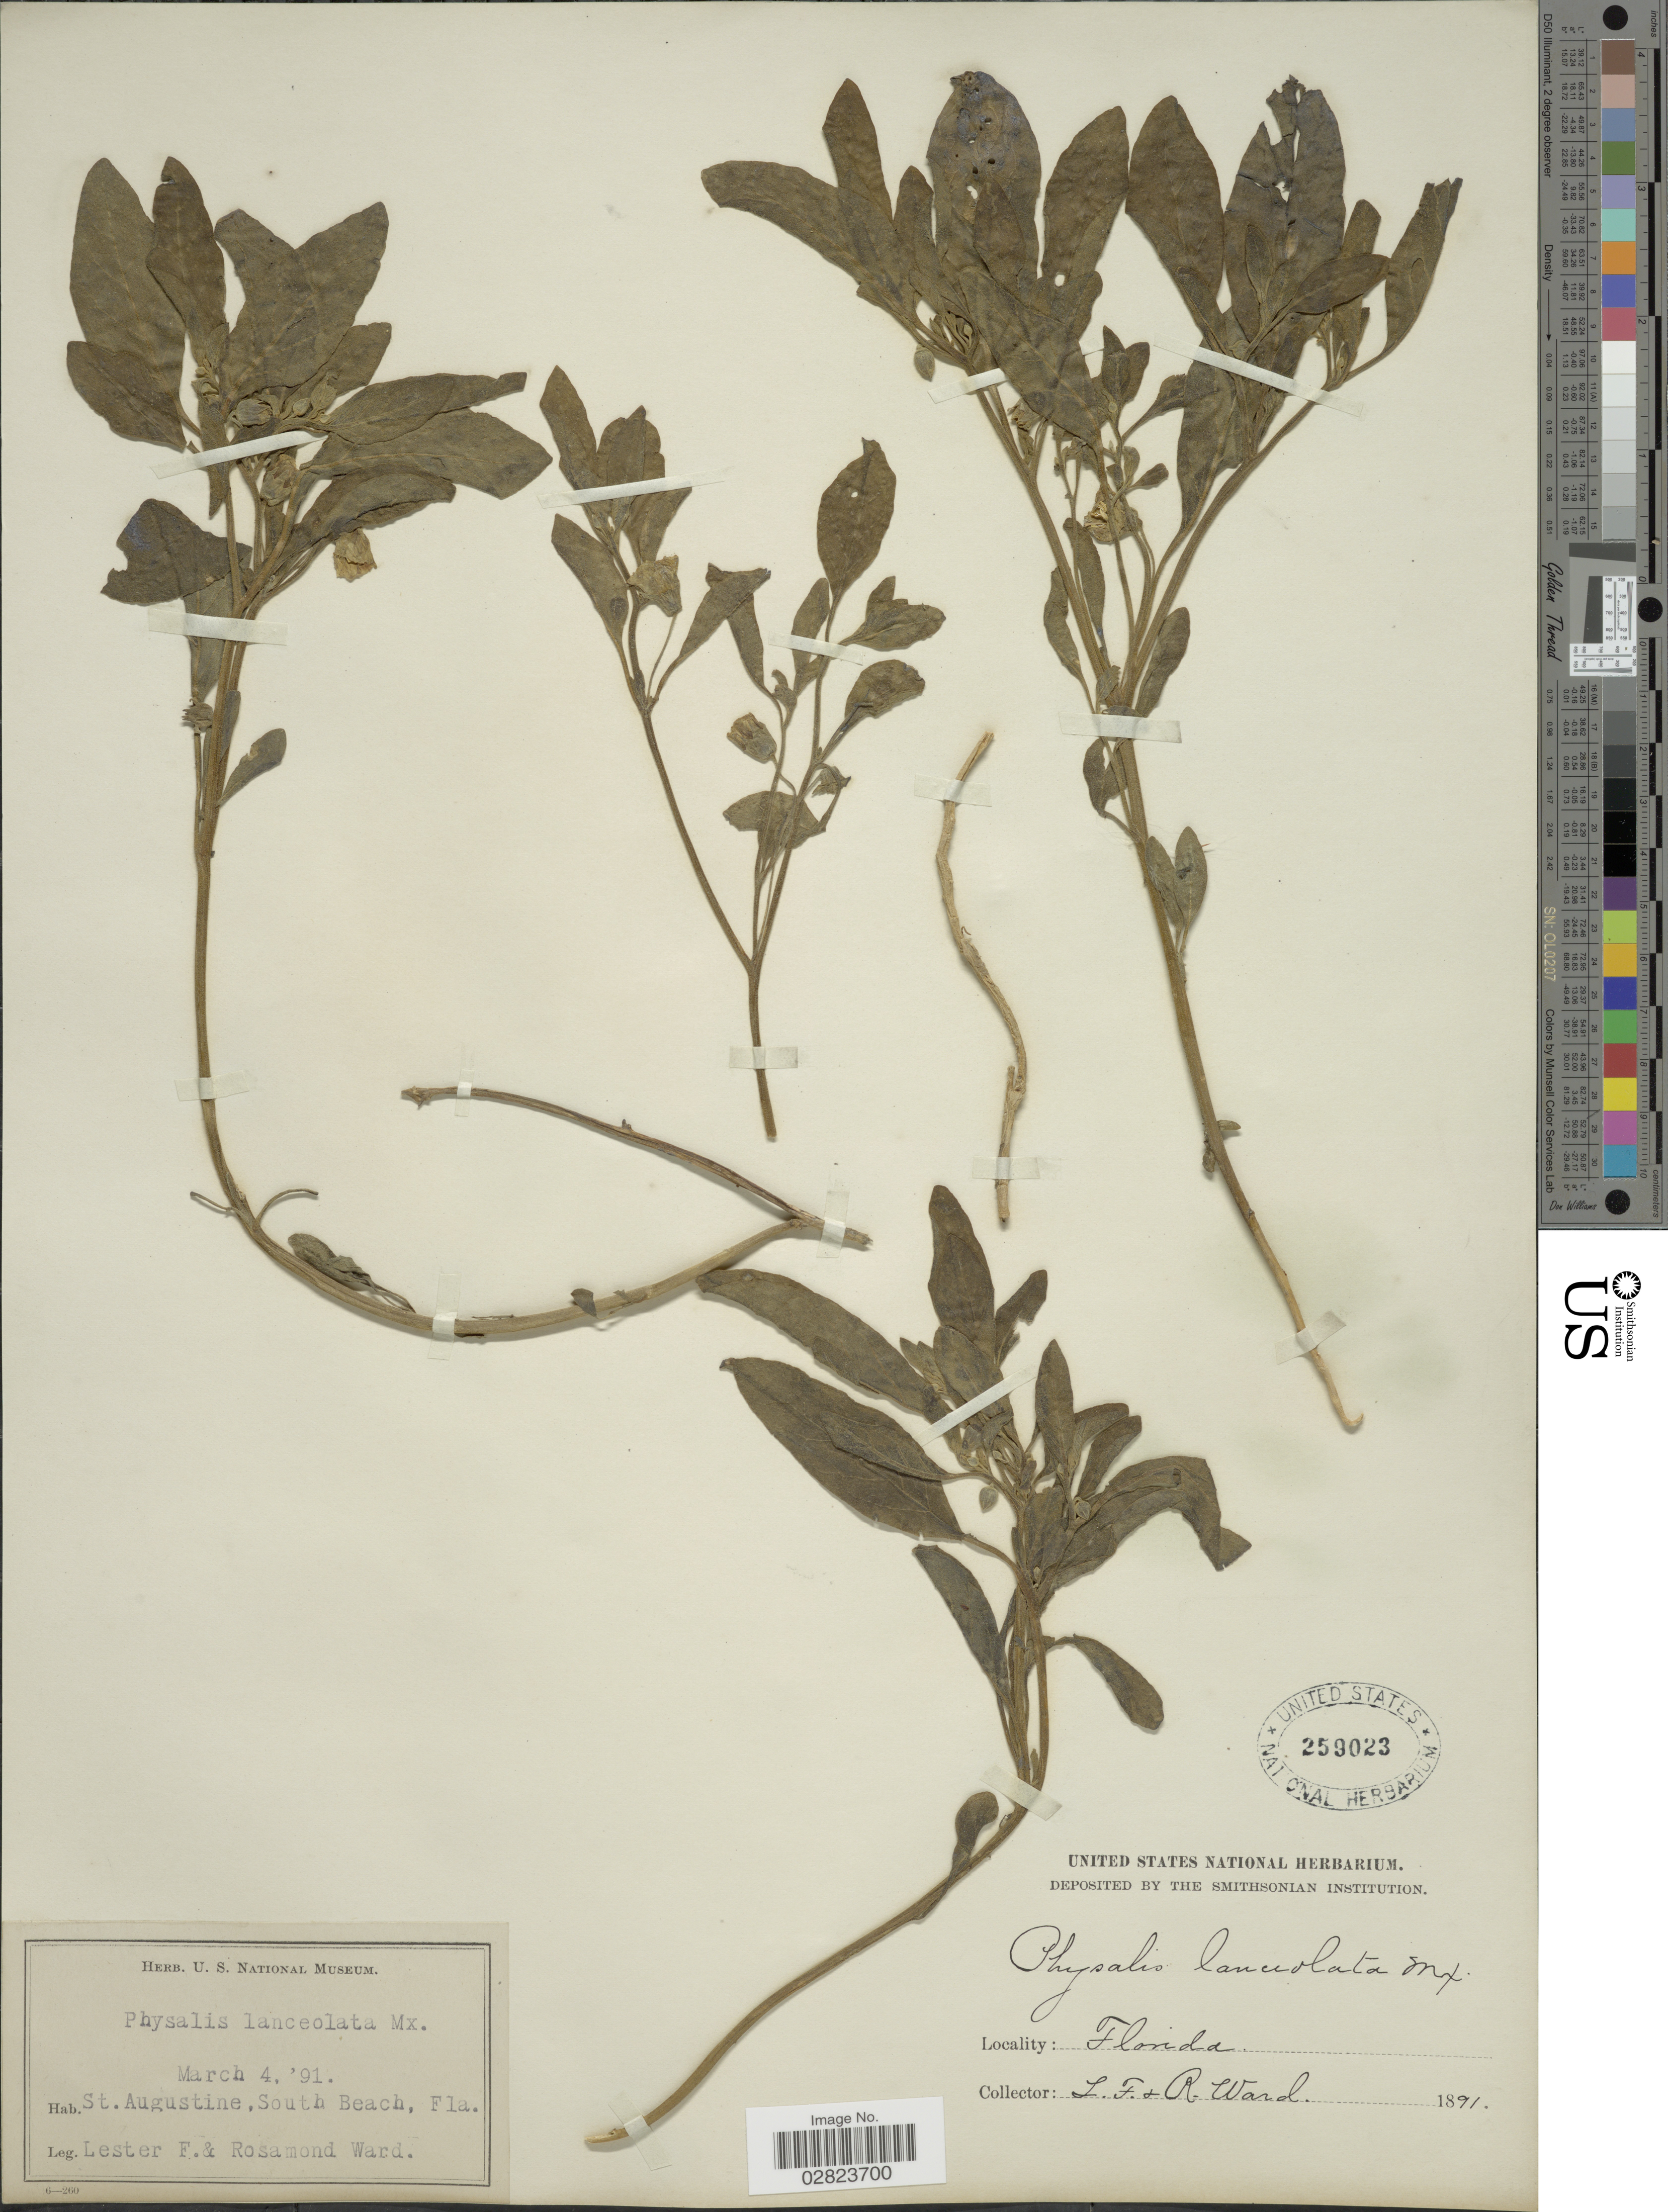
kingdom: Plantae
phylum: Tracheophyta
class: Magnoliopsida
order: Solanales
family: Solanaceae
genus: Physalis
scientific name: Physalis lanceolata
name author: Michx.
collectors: L. F. Ward & R. Ward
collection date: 1891-03-04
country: United States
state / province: Florida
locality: St. Augustine, South Beach.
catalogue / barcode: US 259023